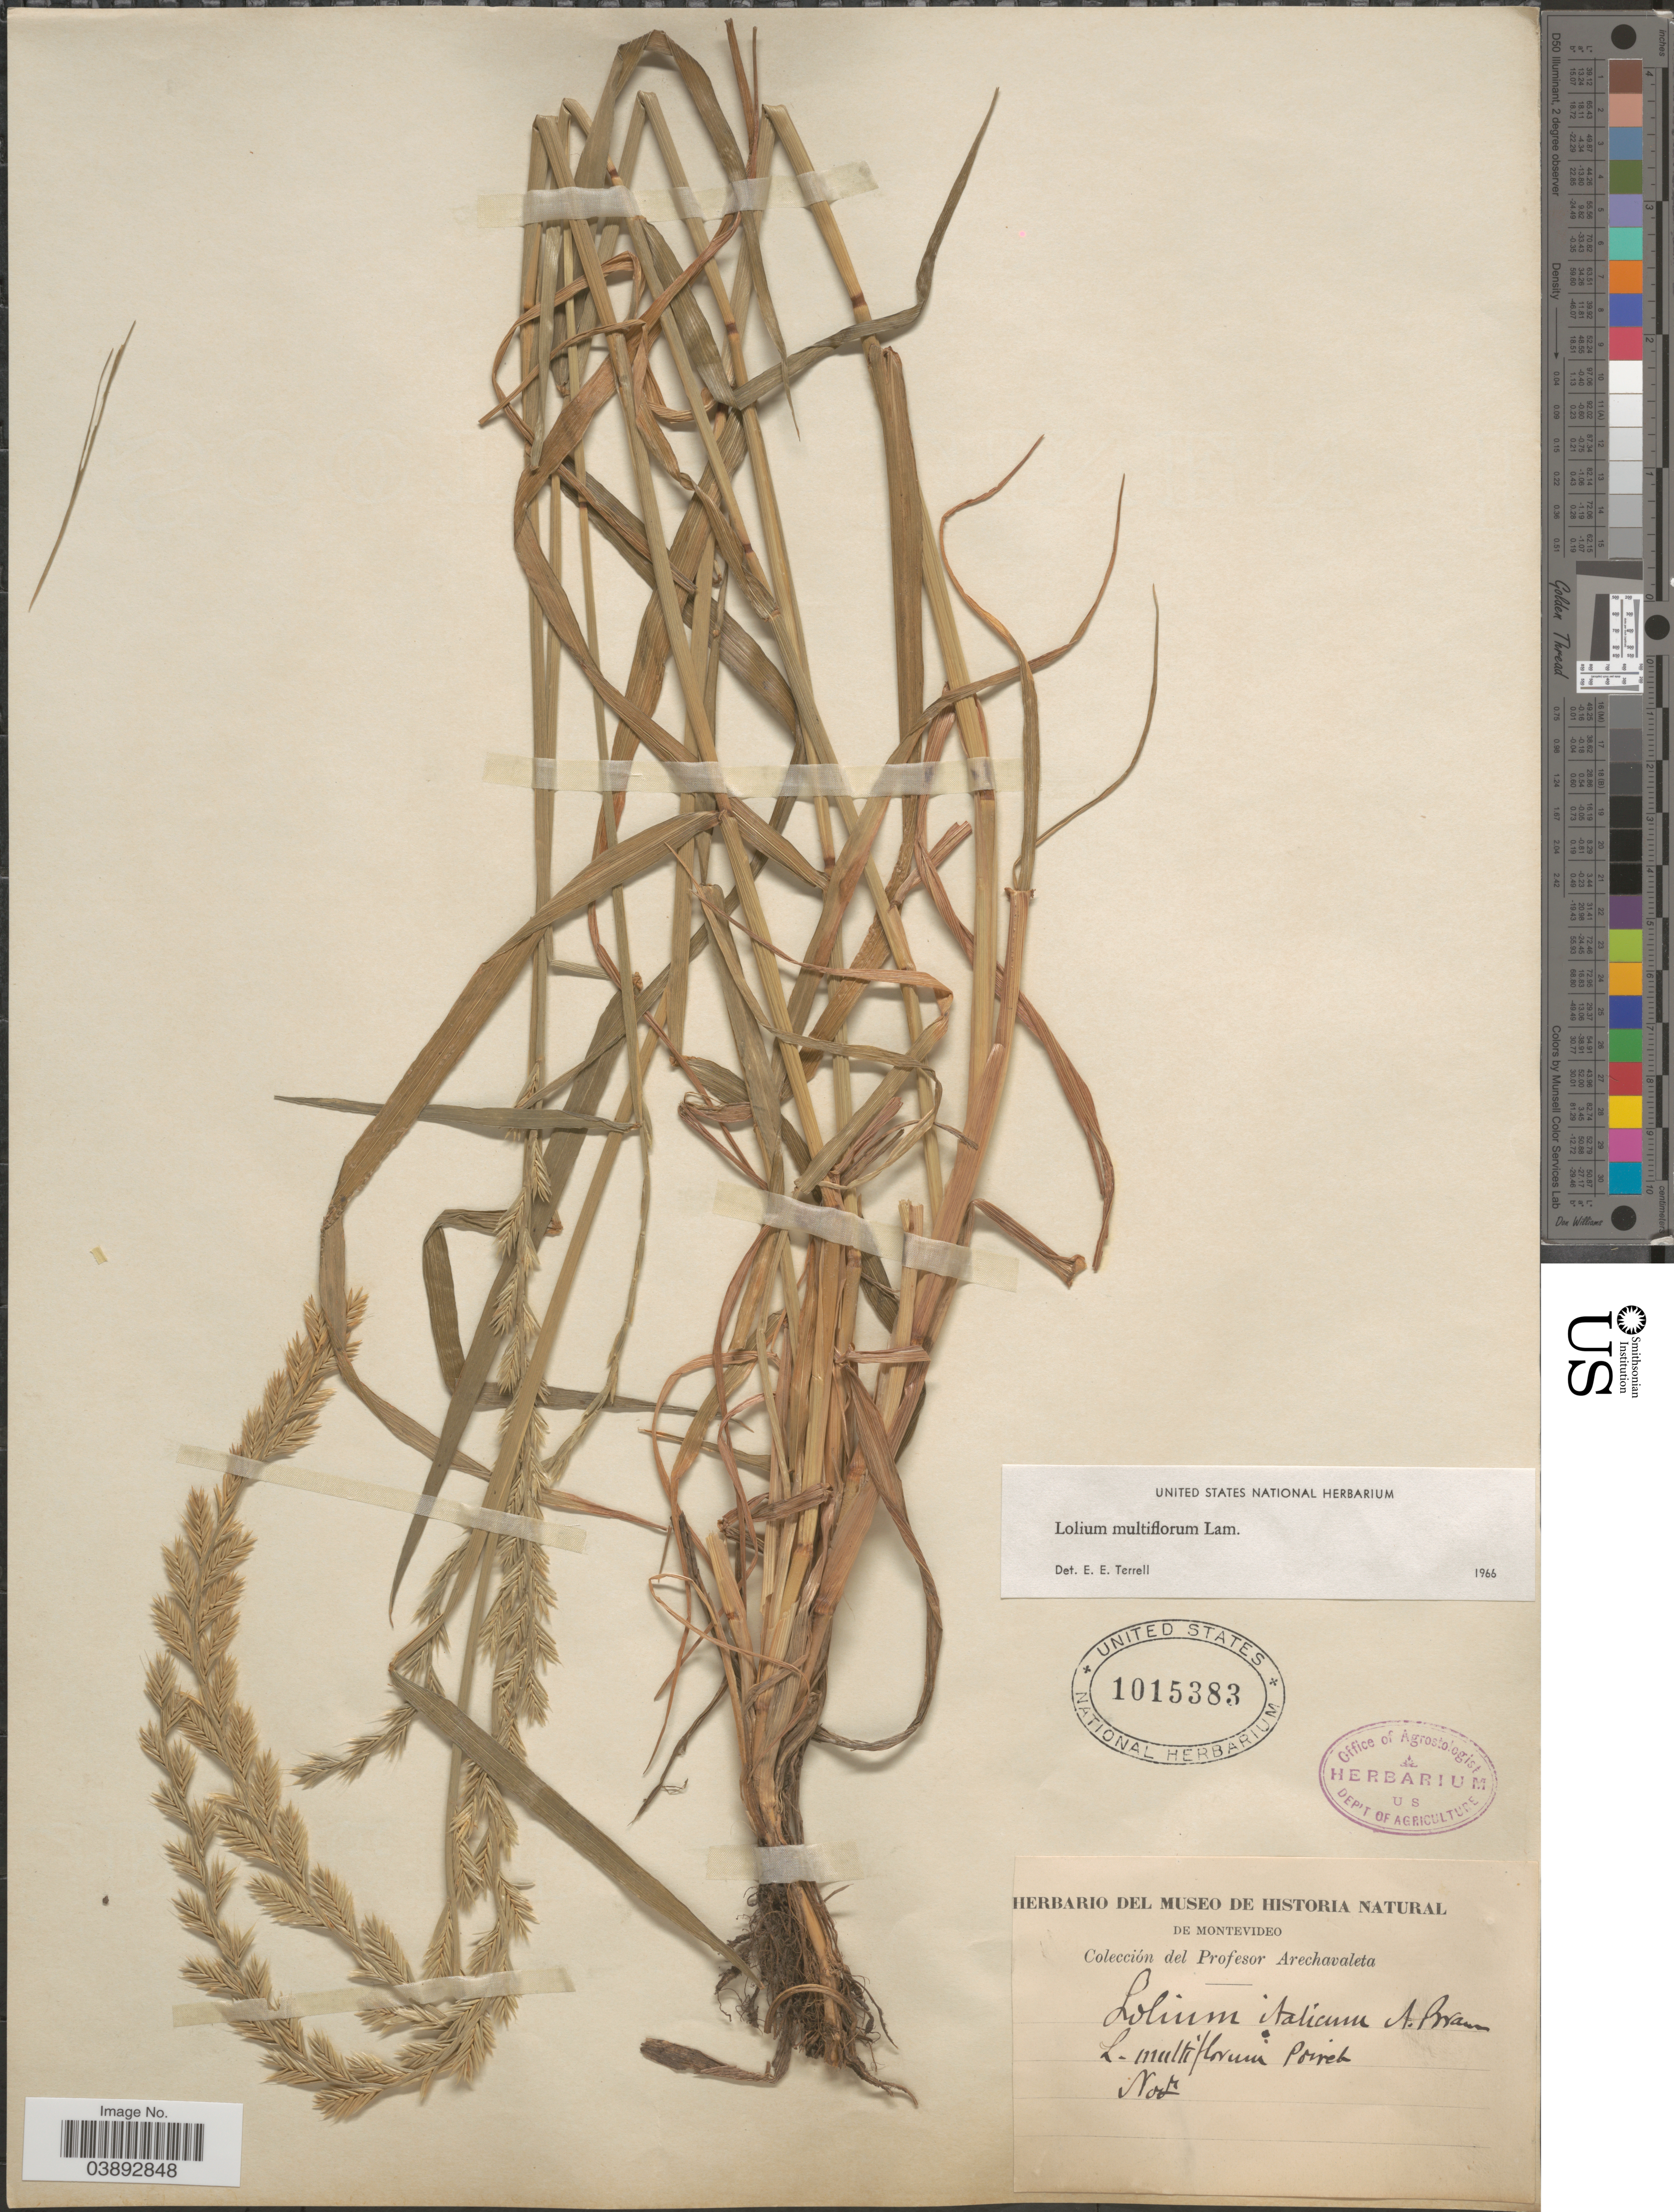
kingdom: Plantae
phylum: Tracheophyta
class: Liliopsida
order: Poales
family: Poaceae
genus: Lolium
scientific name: Lolium multiflorum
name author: Lam.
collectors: Arechavaleta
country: Uruguay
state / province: Montevideo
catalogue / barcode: US 1015383